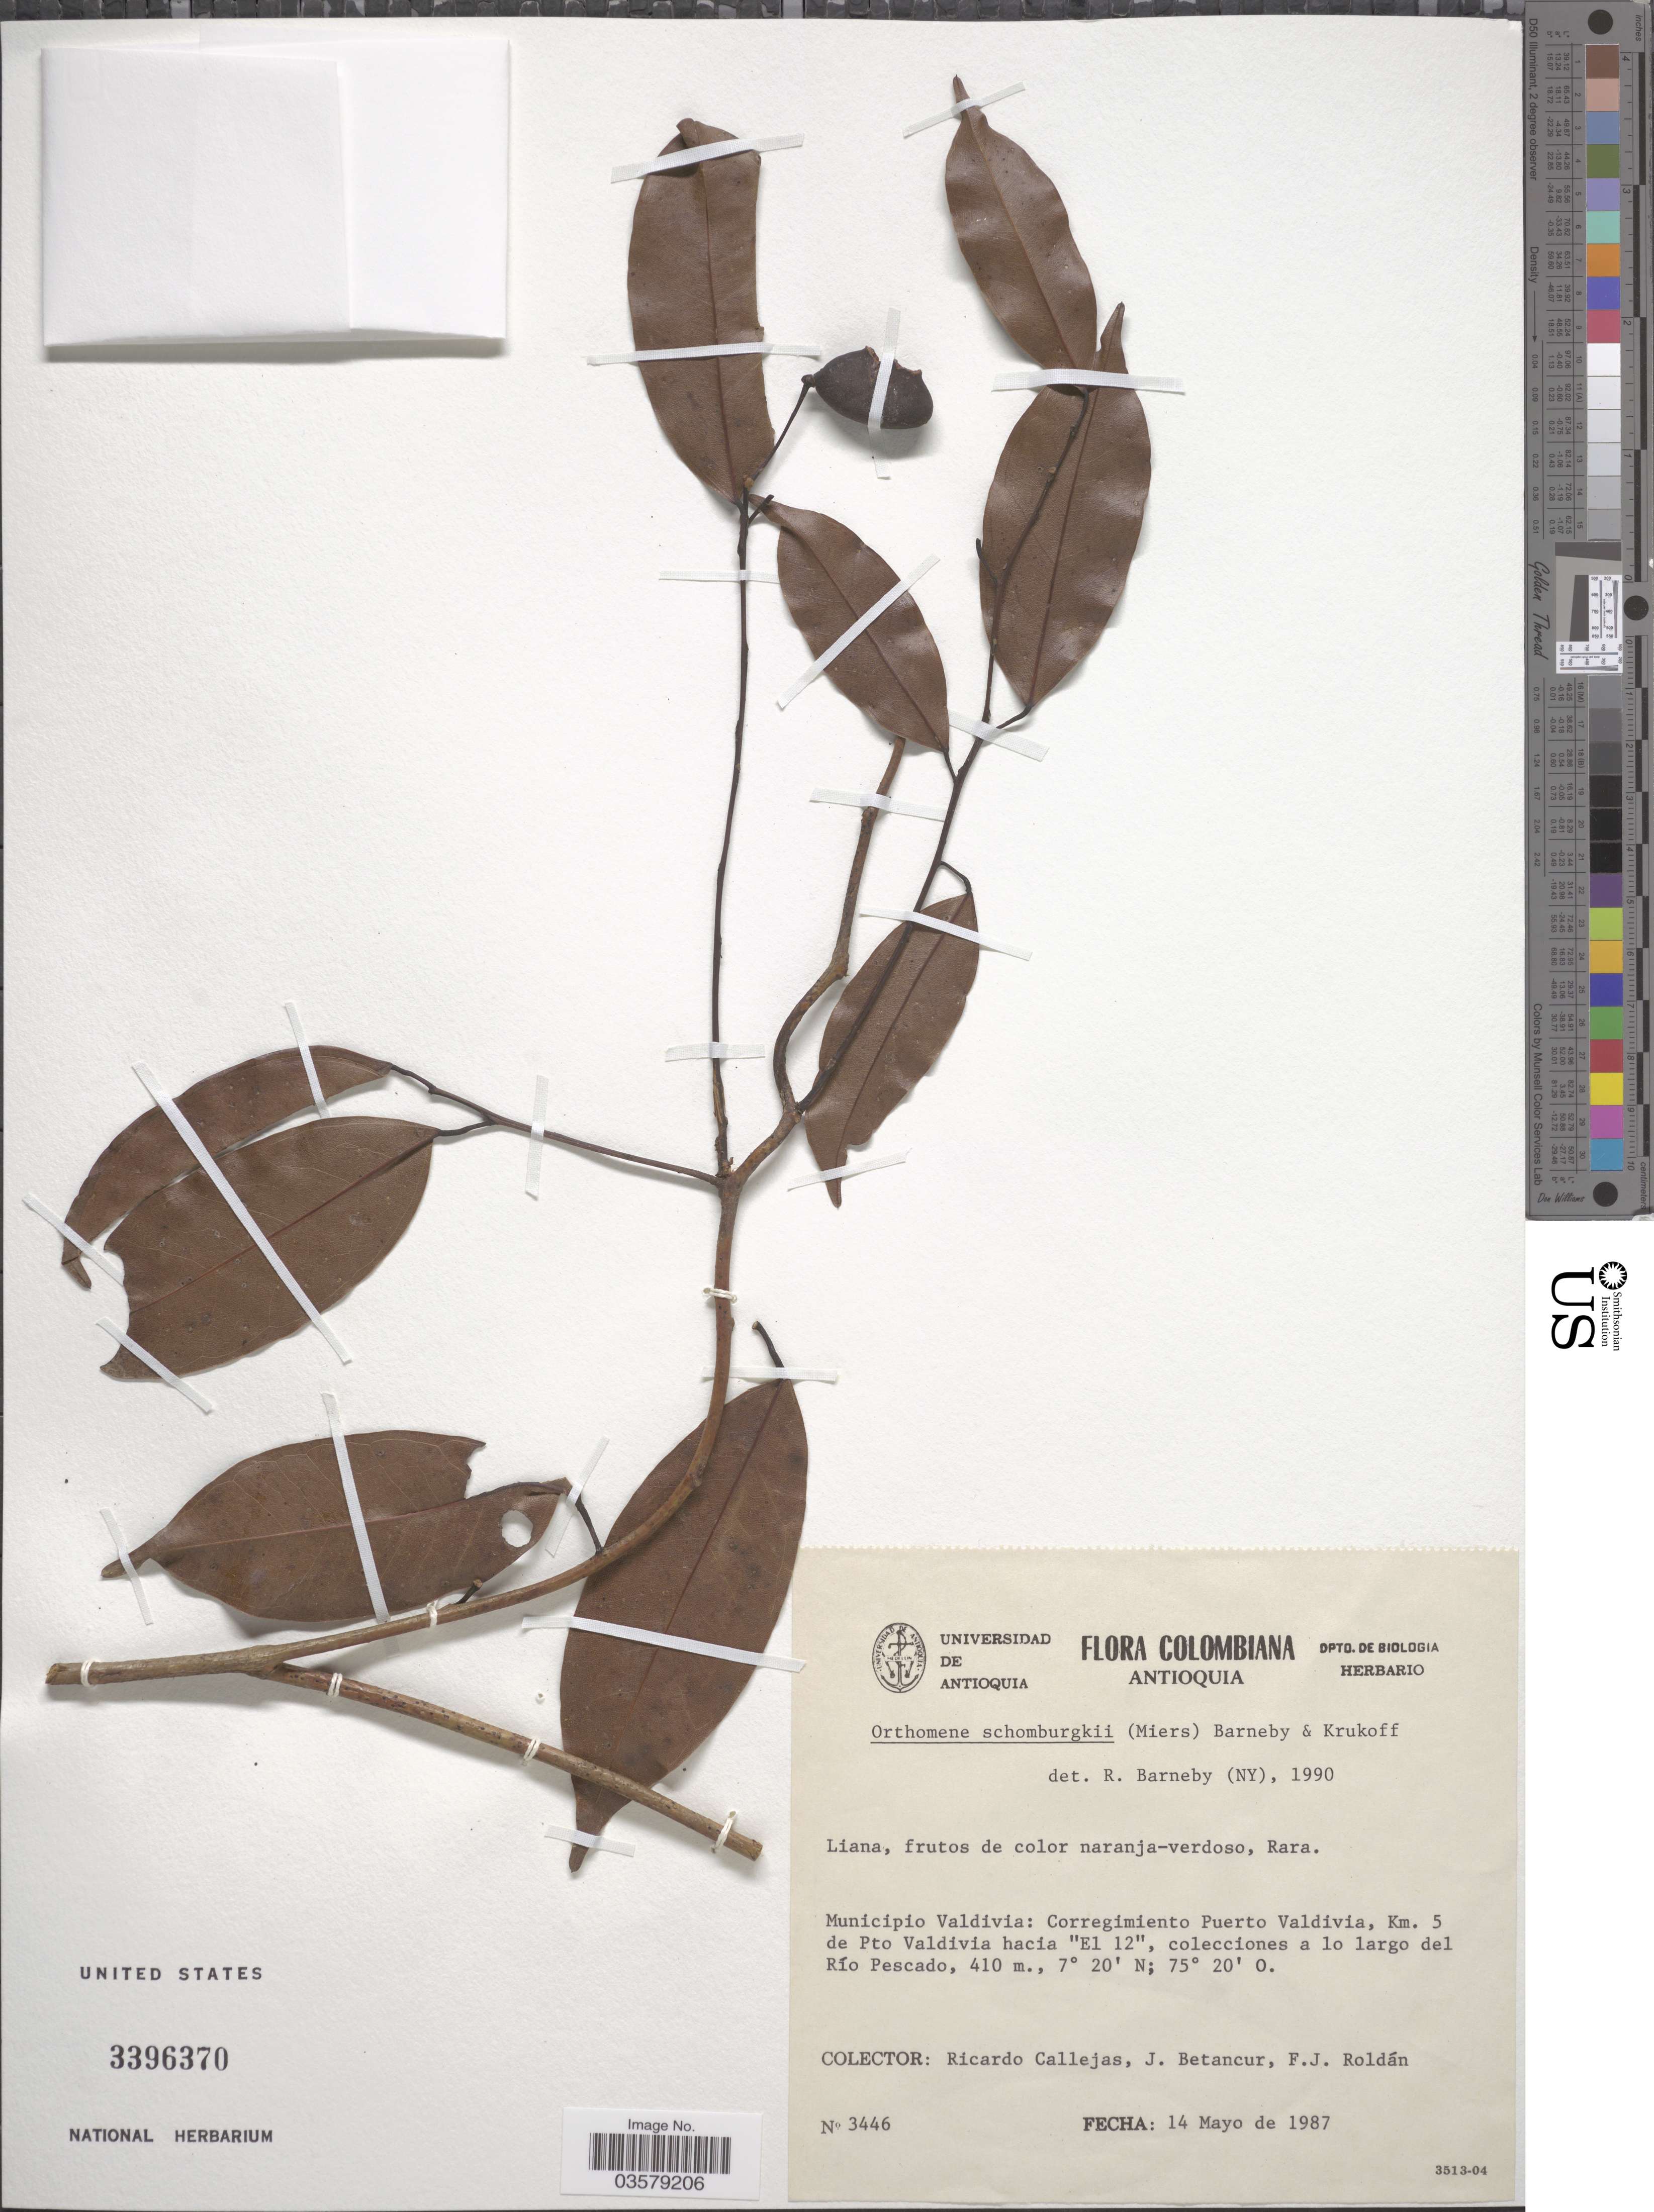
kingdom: Plantae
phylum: Tracheophyta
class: Magnoliopsida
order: Ranunculales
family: Menispermaceae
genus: Anomospermum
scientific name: Anomospermum schomburgkii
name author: Miers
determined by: Strong, Mark T., (BOT), Smithsonian Institution - National Museum of Natural History (UNITED STATES)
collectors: R. Callejas, J. Betancur & F. J. Roldán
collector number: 3446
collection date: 1987-05-14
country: Colombia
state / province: Antioquia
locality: Municipio Valdivia: Corregimiento Puerto Valdivia, Km. 5 de Pto Valdivia hacia "El 12", colecciones a lo largo del Río Pescado.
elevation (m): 410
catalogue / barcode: US 3396370